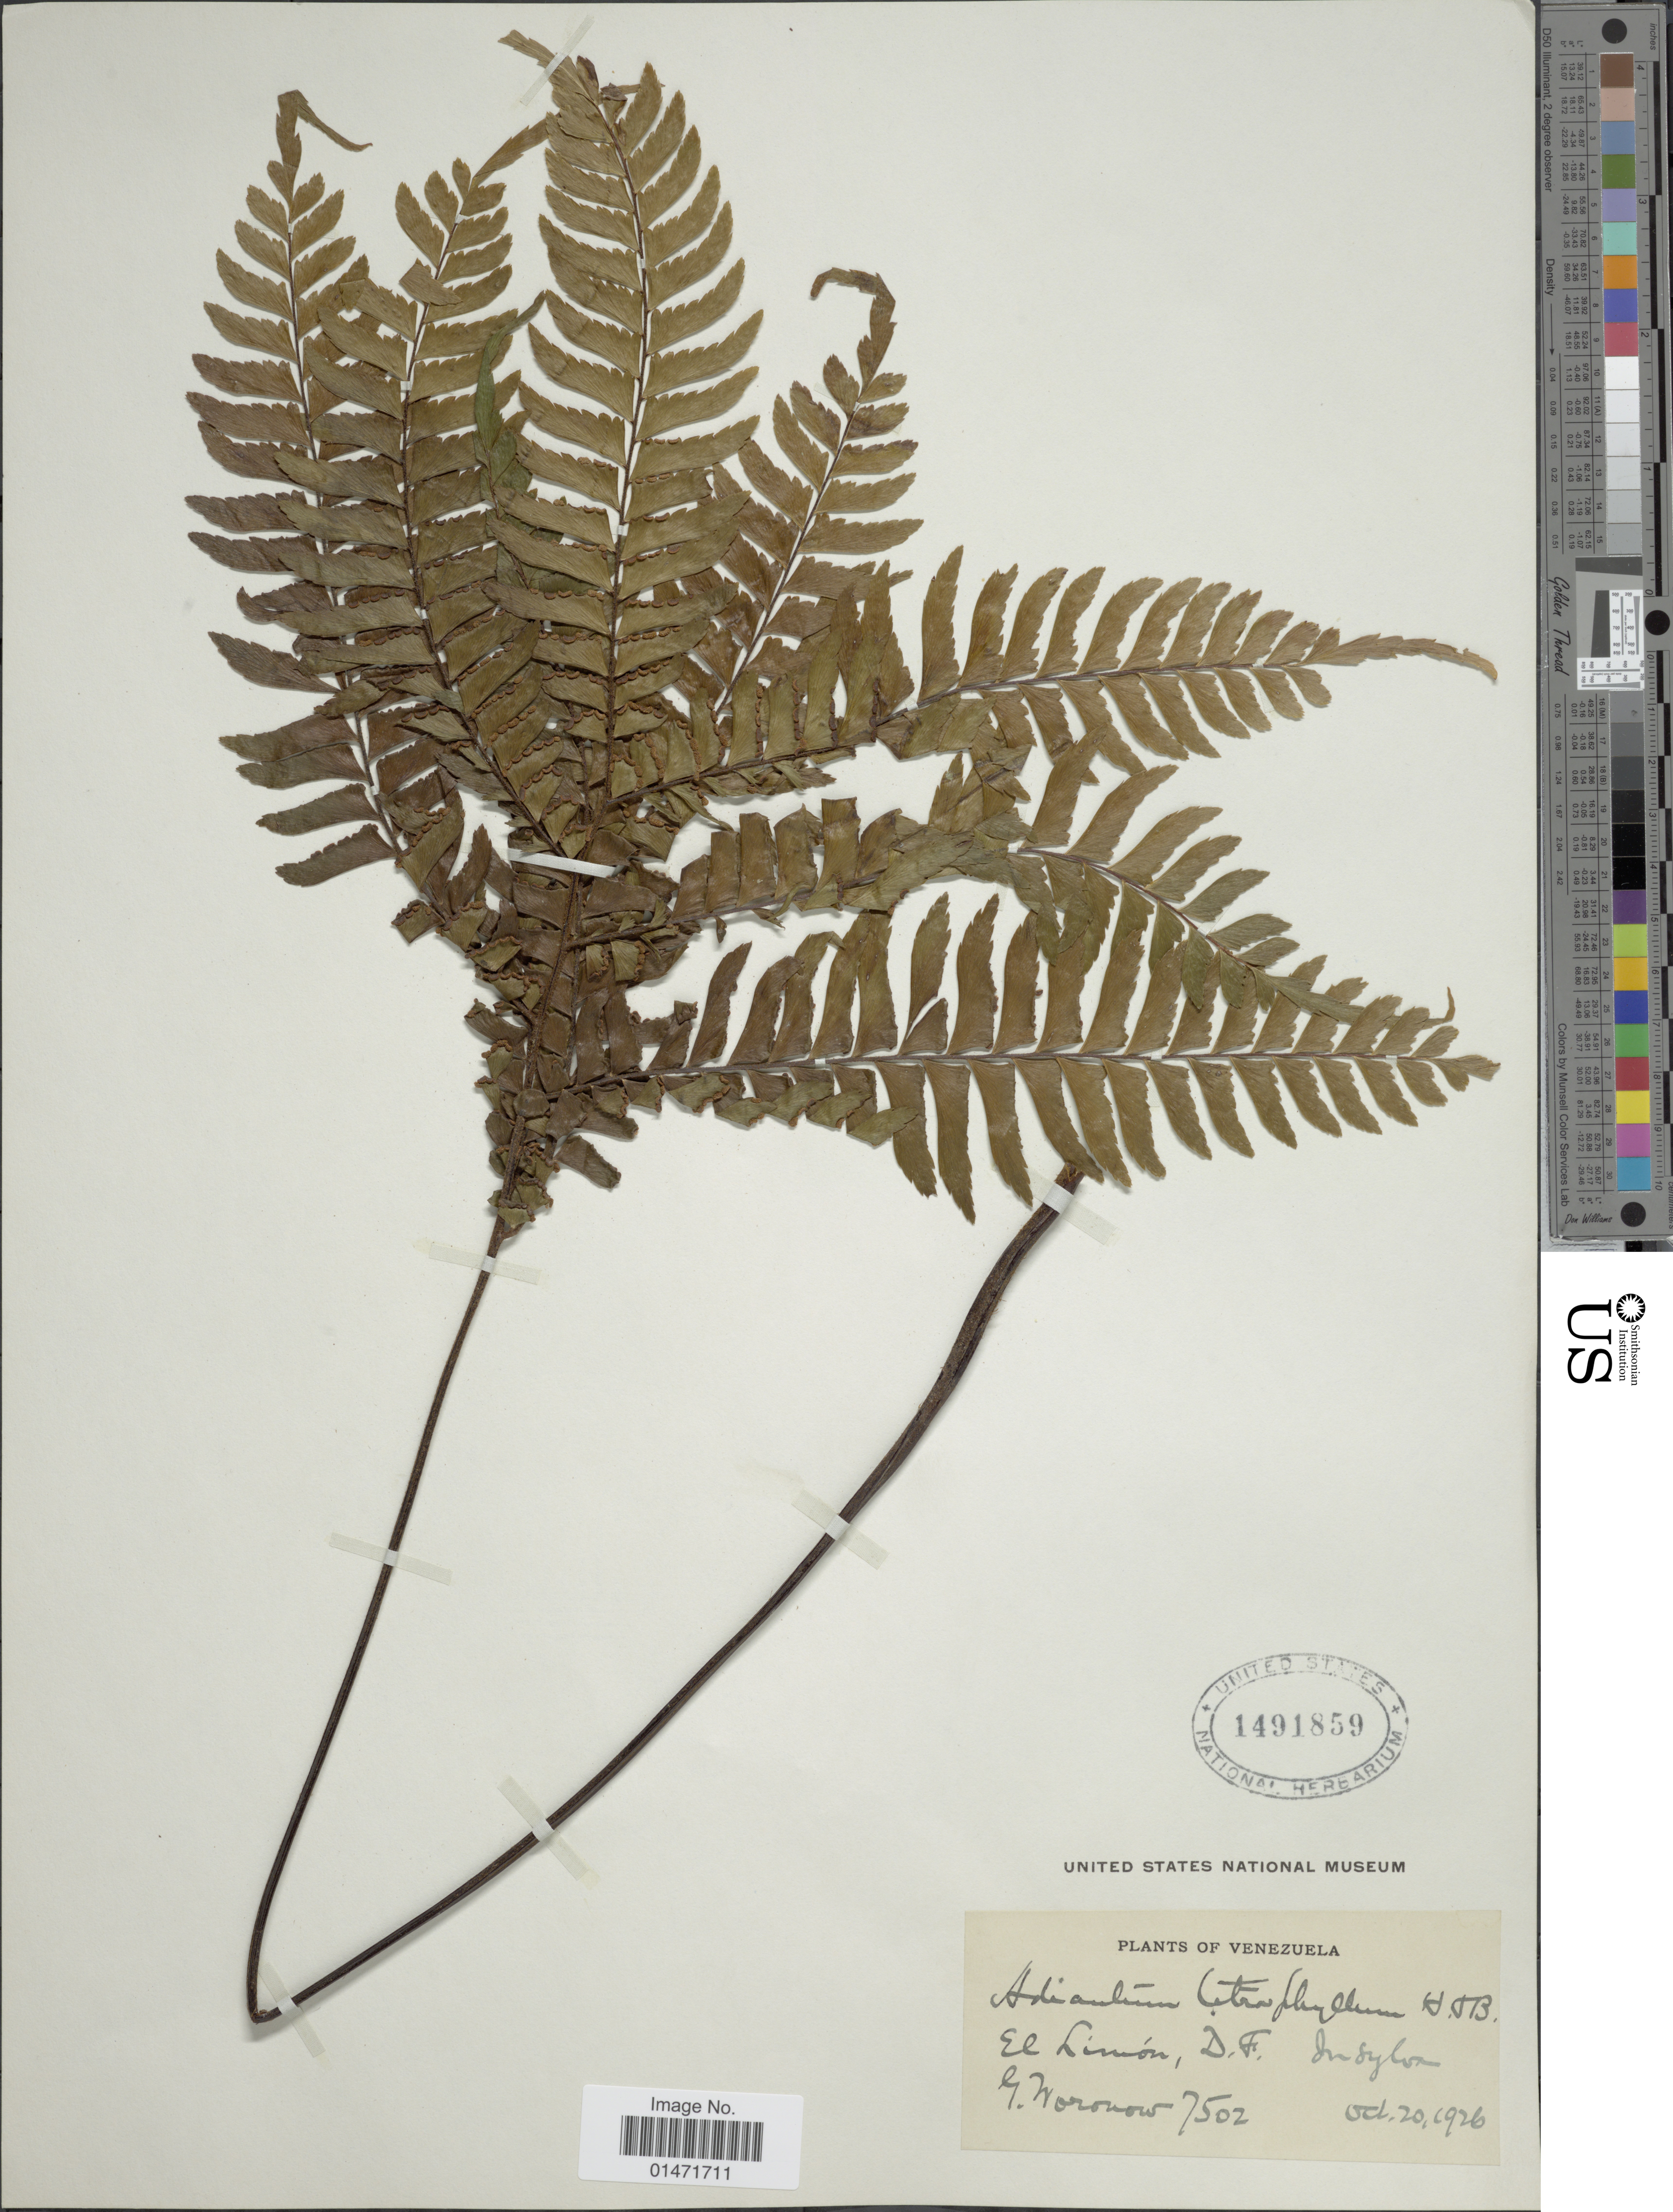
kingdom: Plantae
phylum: Tracheophyta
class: Polypodiopsida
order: Polypodiales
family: Pteridaceae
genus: Adiantum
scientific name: Adiantum tetraphyllum x A. villosum L.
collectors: G. Woronow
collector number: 7502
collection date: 1926-10-20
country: Venezuela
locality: El Limón, D.F. In sylva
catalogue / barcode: US 1491859